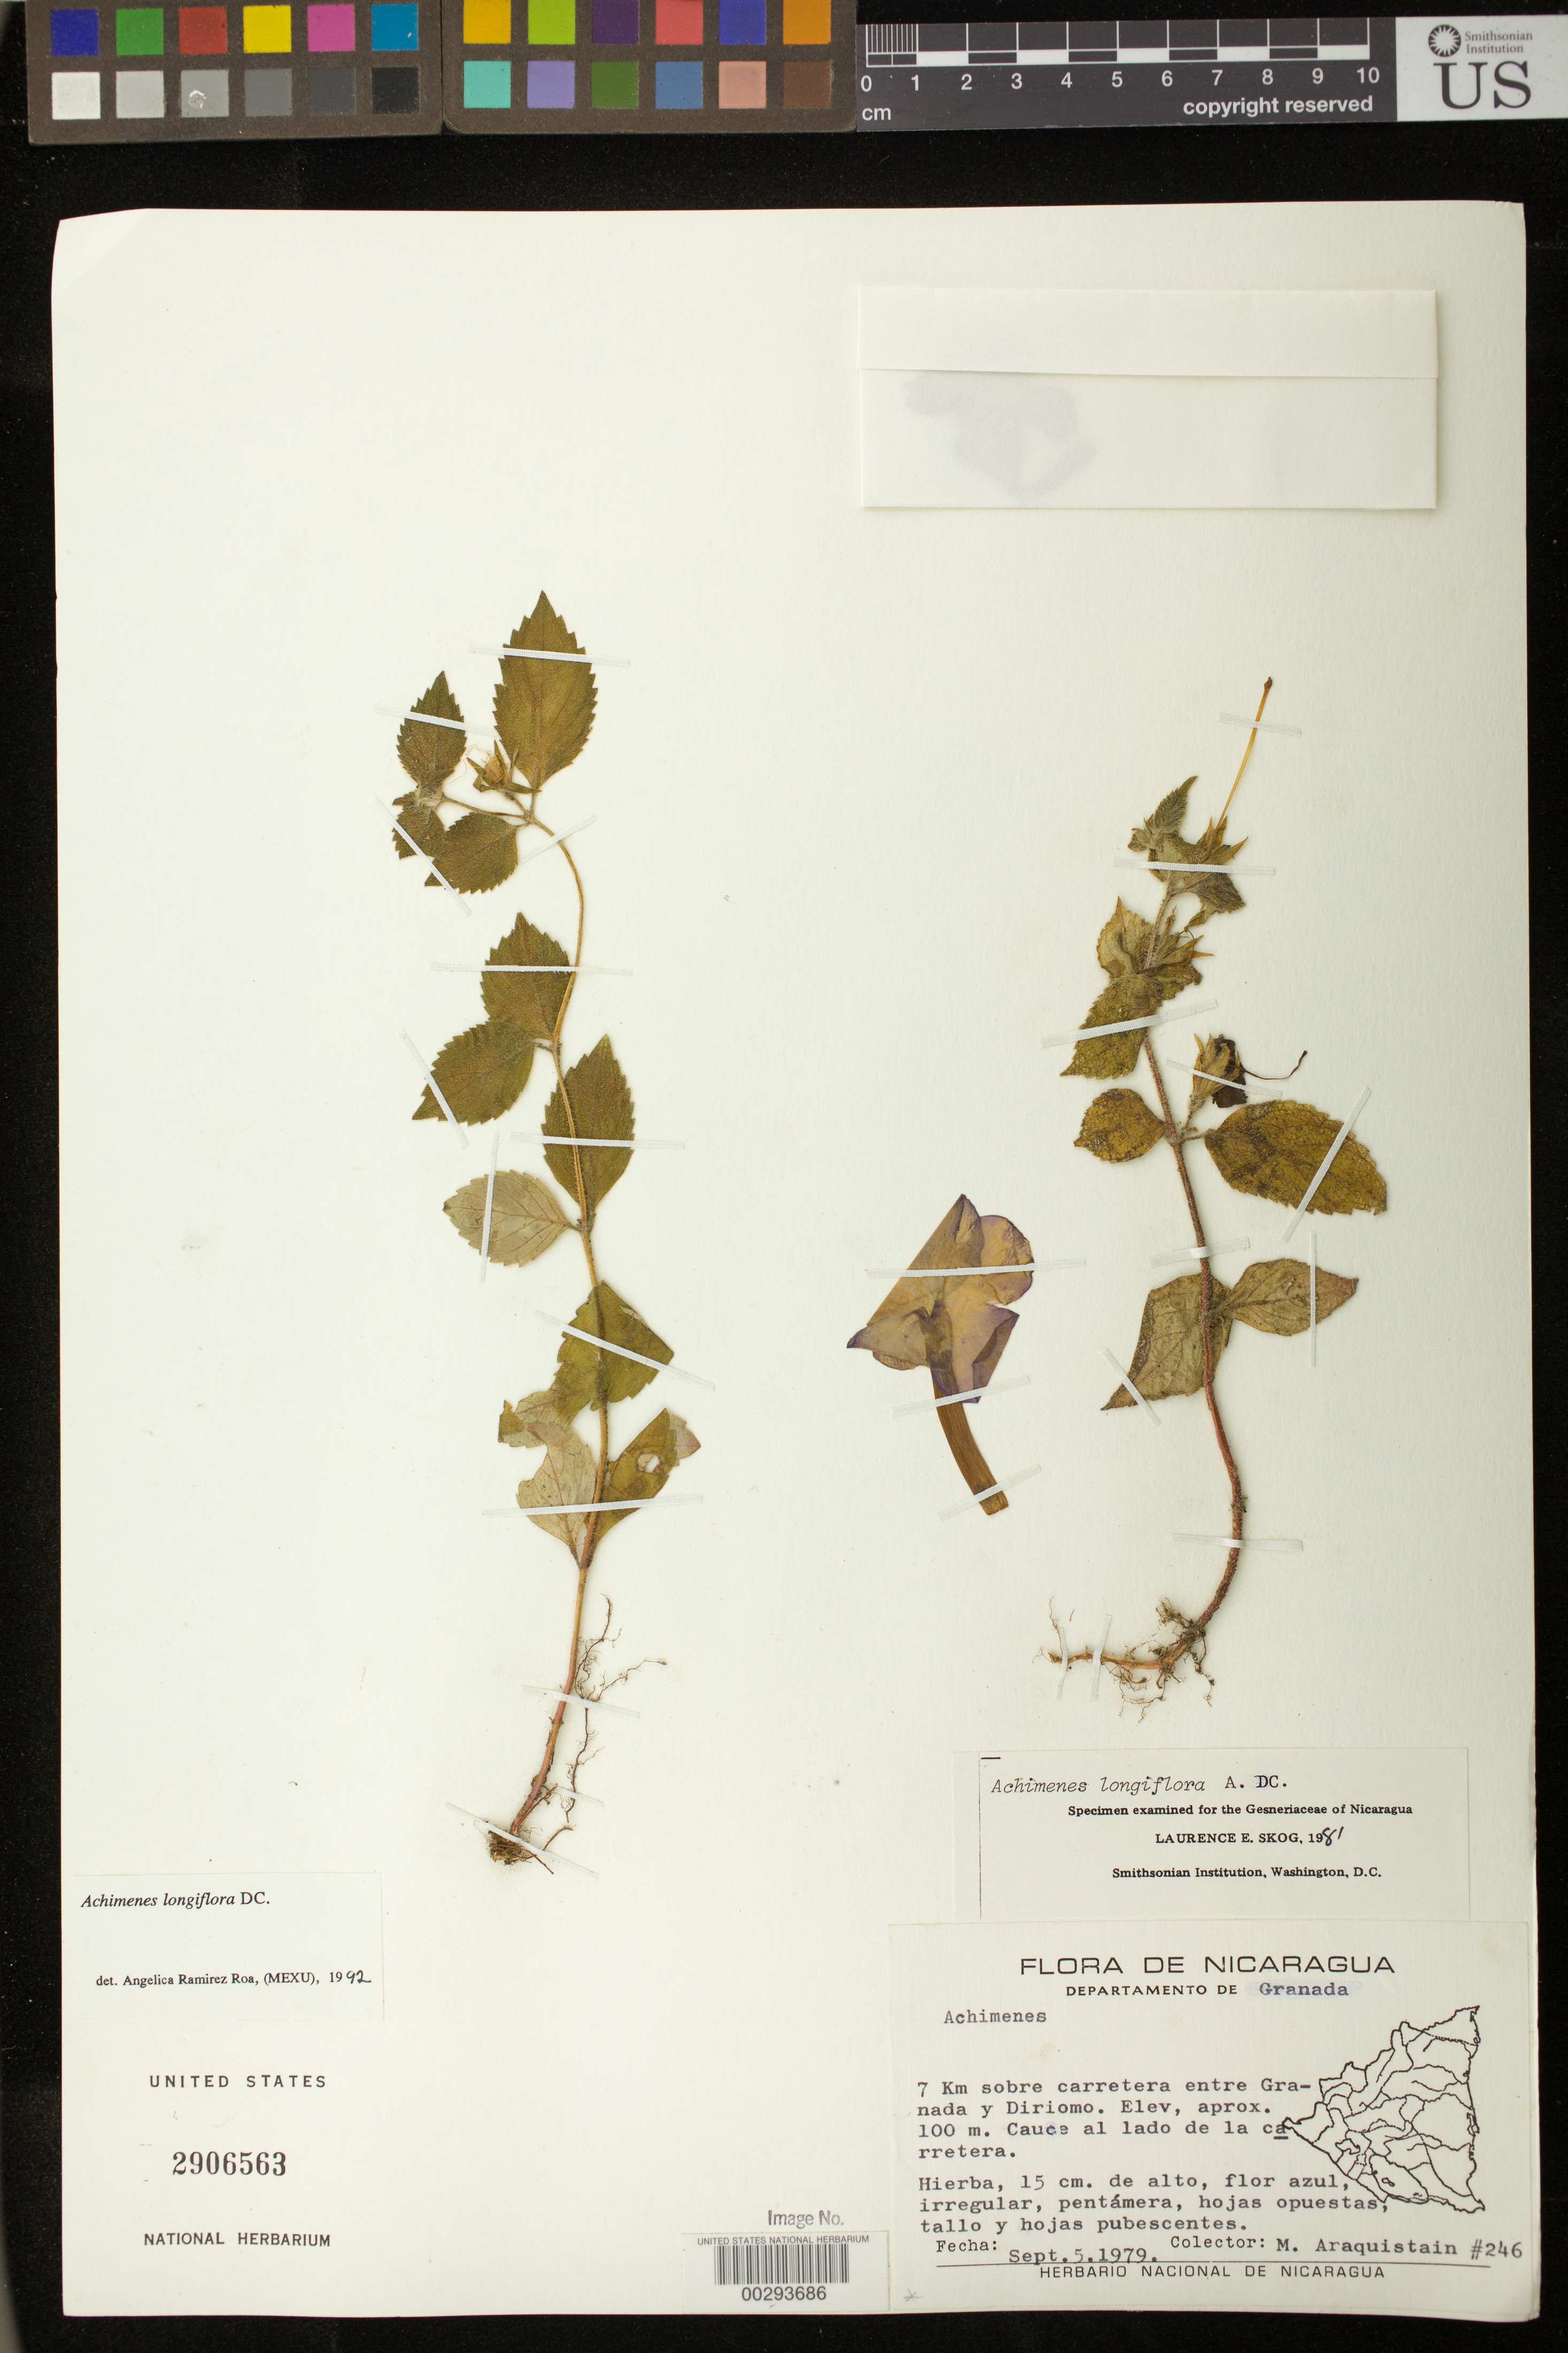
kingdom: Plantae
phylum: Tracheophyta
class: Magnoliopsida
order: Lamiales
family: Gesneriaceae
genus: Achimenes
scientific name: Achimenes longiflora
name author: DC.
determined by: Skog, Laurence E.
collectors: M. Araquistain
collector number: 246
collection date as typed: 05 Sep 1979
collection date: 1979-09-05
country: Nicaragua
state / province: Granada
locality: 7 km sobre carretera entre Granada y Diriomo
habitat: Cauce al lado de la carretera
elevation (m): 100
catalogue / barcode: US 2906563